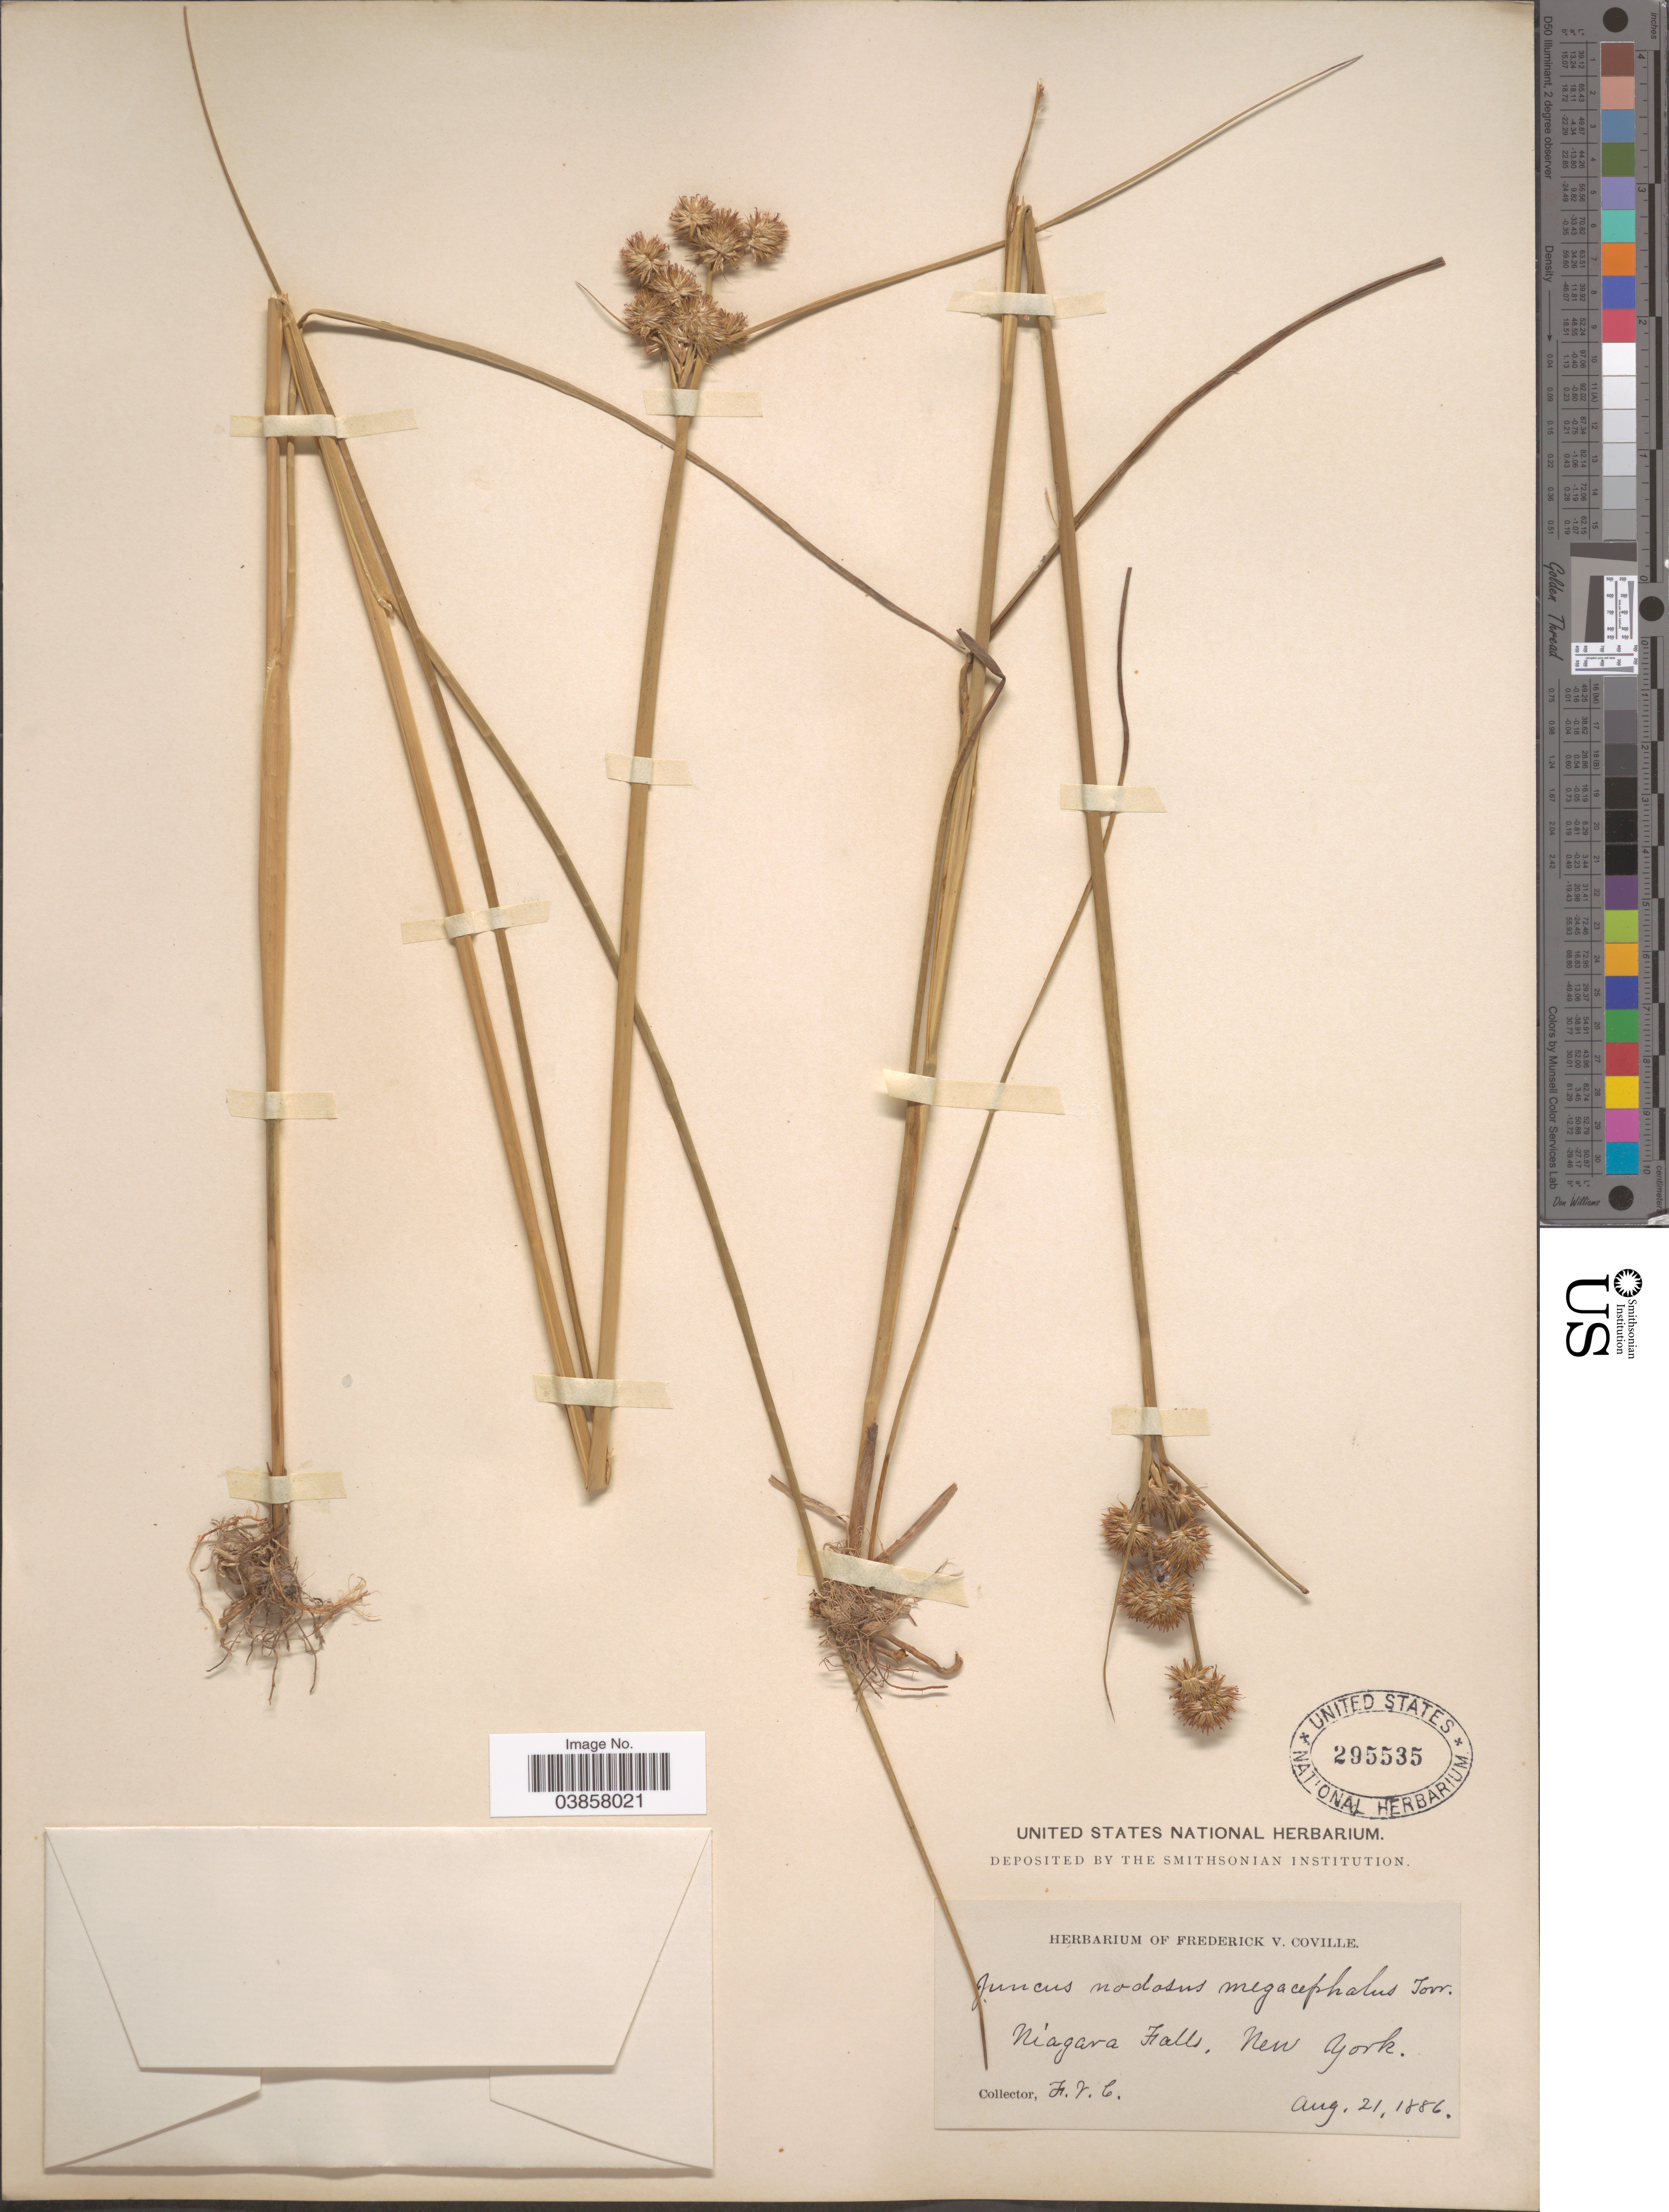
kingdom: Plantae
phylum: Tracheophyta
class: Liliopsida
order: Poales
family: Juncaceae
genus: Juncus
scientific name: Juncus torreyi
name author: Coville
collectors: F. V. Coville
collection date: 1886-08-21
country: United States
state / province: New York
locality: Niagara Falls.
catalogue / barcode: US 295535